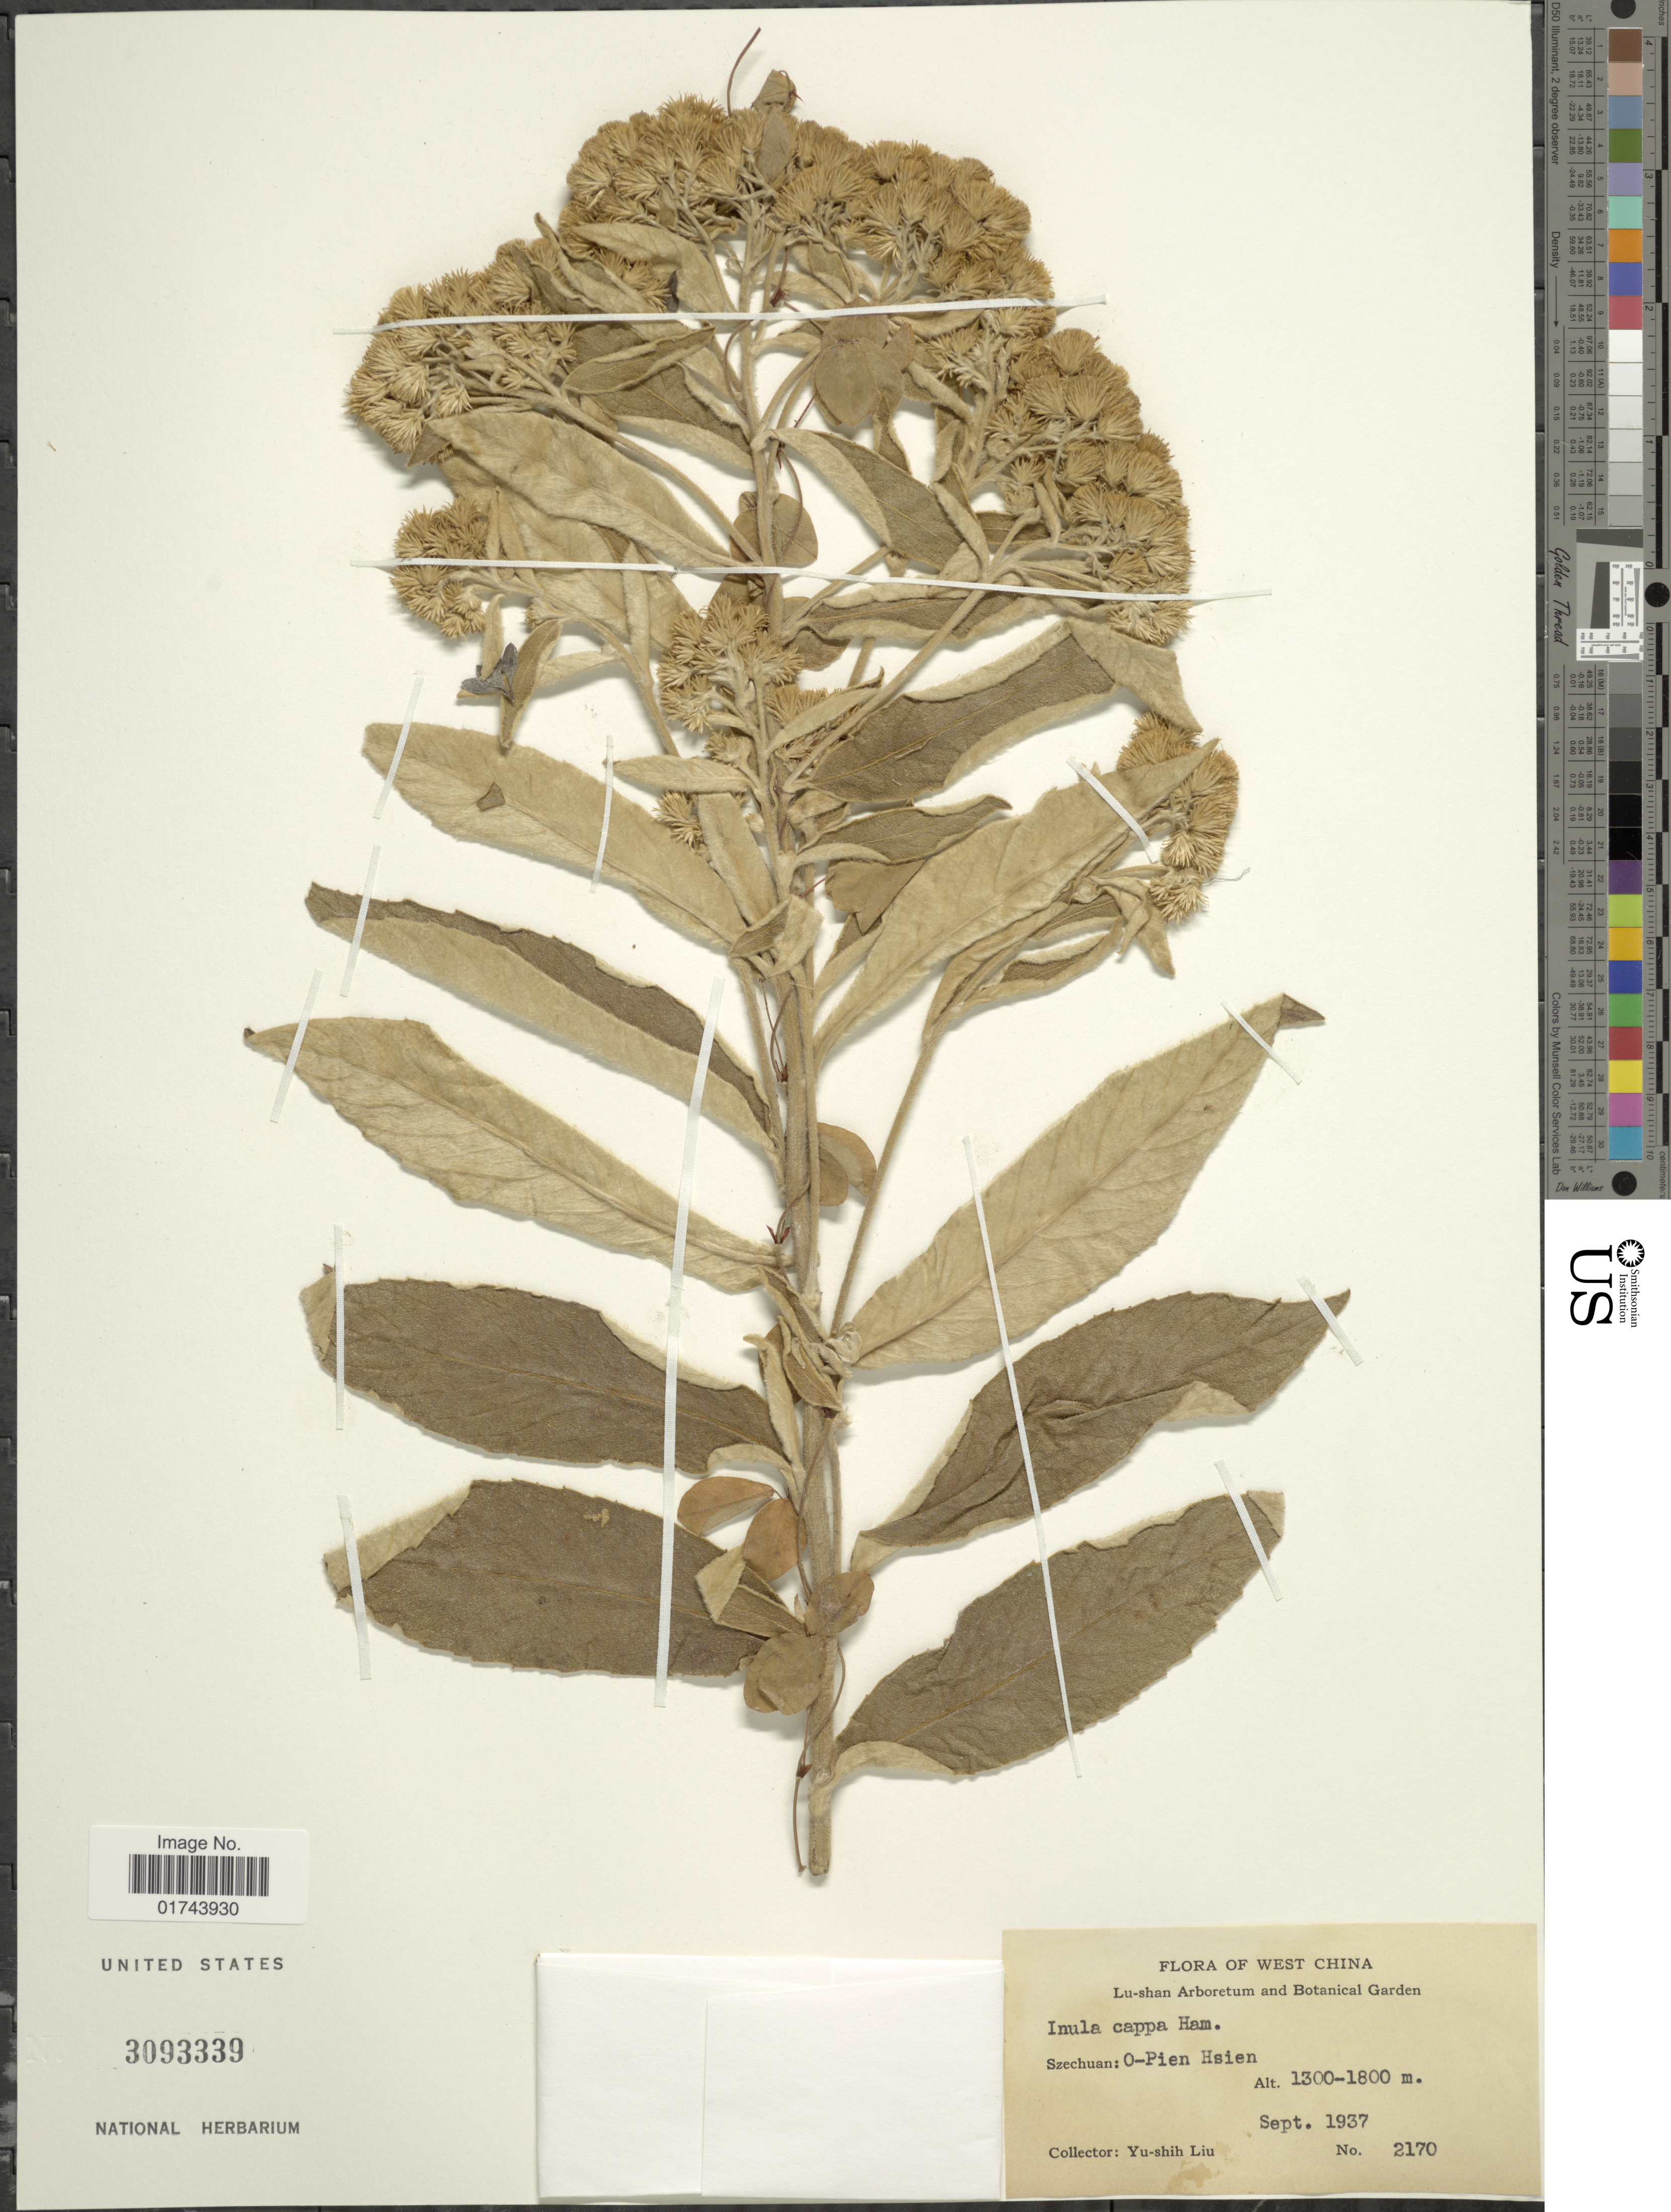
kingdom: Plantae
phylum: Tracheophyta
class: Magnoliopsida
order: Asterales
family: Asteraceae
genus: Inula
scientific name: Inula cappa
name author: (Buch.-Ham. ex D. Don) DC.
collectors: Y.-S. Liu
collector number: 2170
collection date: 1937-09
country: China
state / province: Sichuan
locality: West China, Szechuan: O-Pien Hsien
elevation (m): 1300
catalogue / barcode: US 3093339